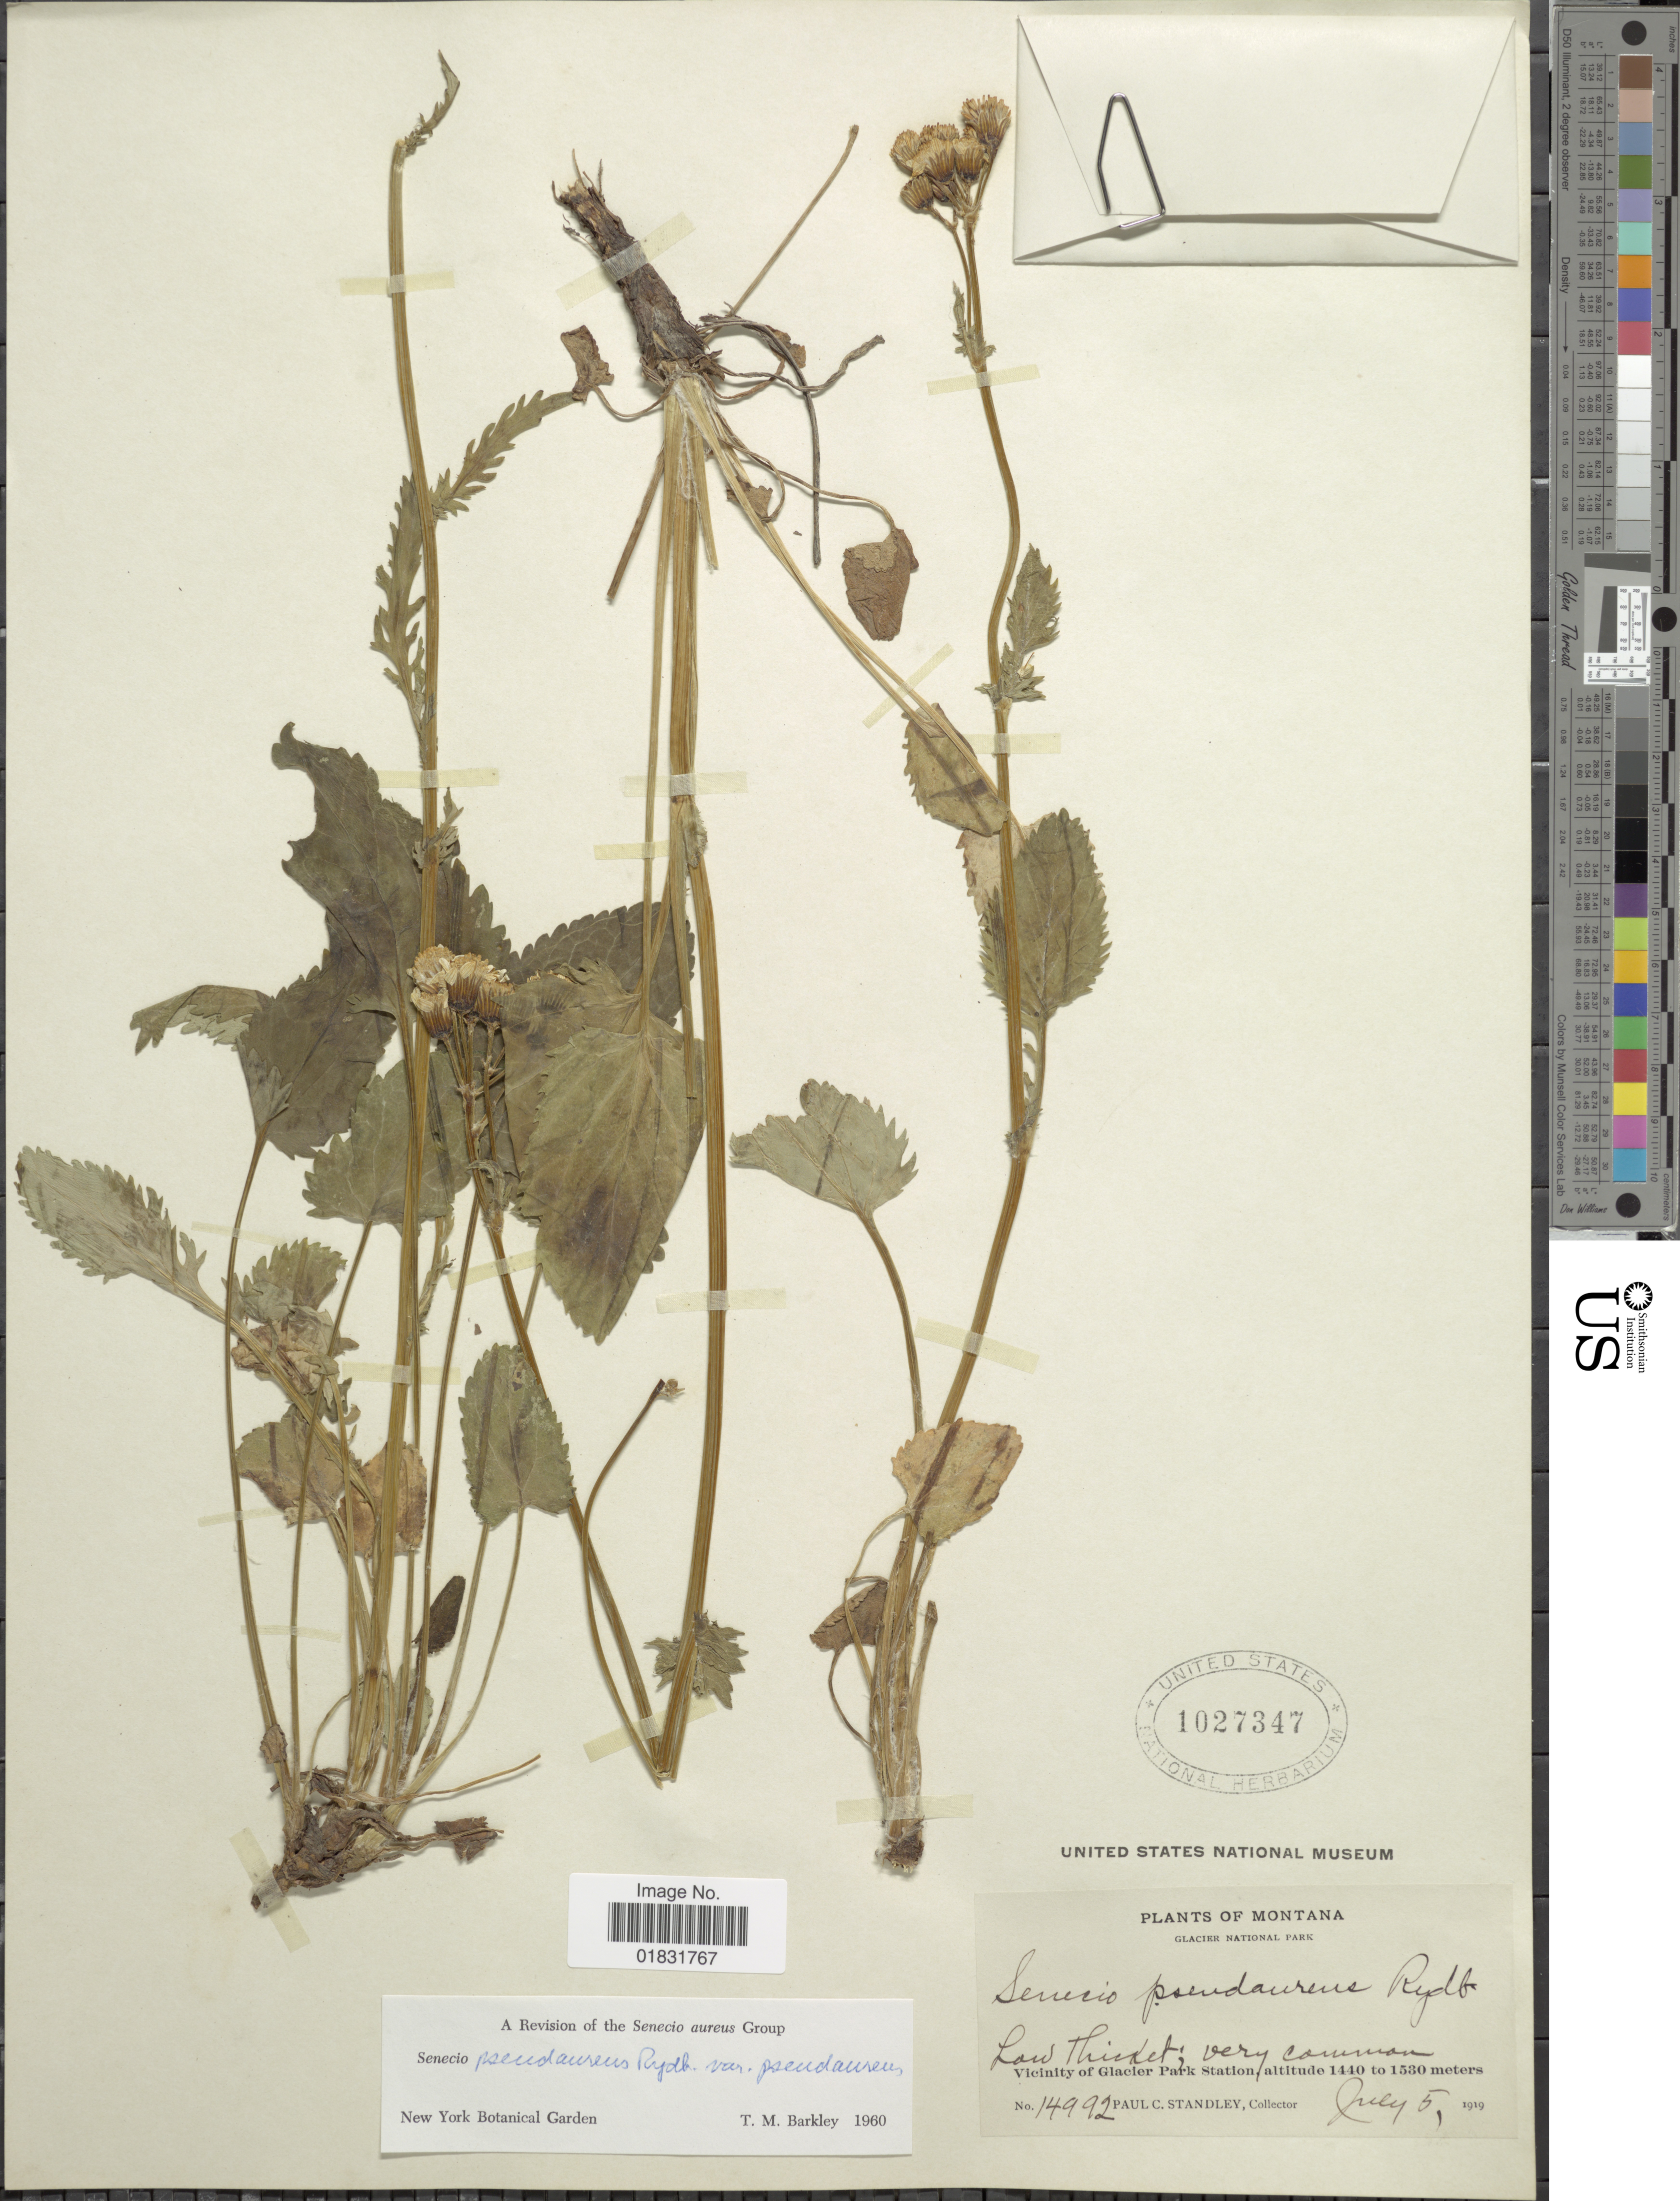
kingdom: Plantae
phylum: Tracheophyta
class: Magnoliopsida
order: Asterales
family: Asteraceae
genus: Packera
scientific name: Packera pseudaurea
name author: (Rydb.) W.A. Weber & Á. Löve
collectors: P. C. Standley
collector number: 14992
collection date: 1919-07-05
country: United States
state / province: Montana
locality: Glacier National Park, Low thicket; very common, Vicinity of Glacier Park Station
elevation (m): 1440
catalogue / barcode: US 1027347